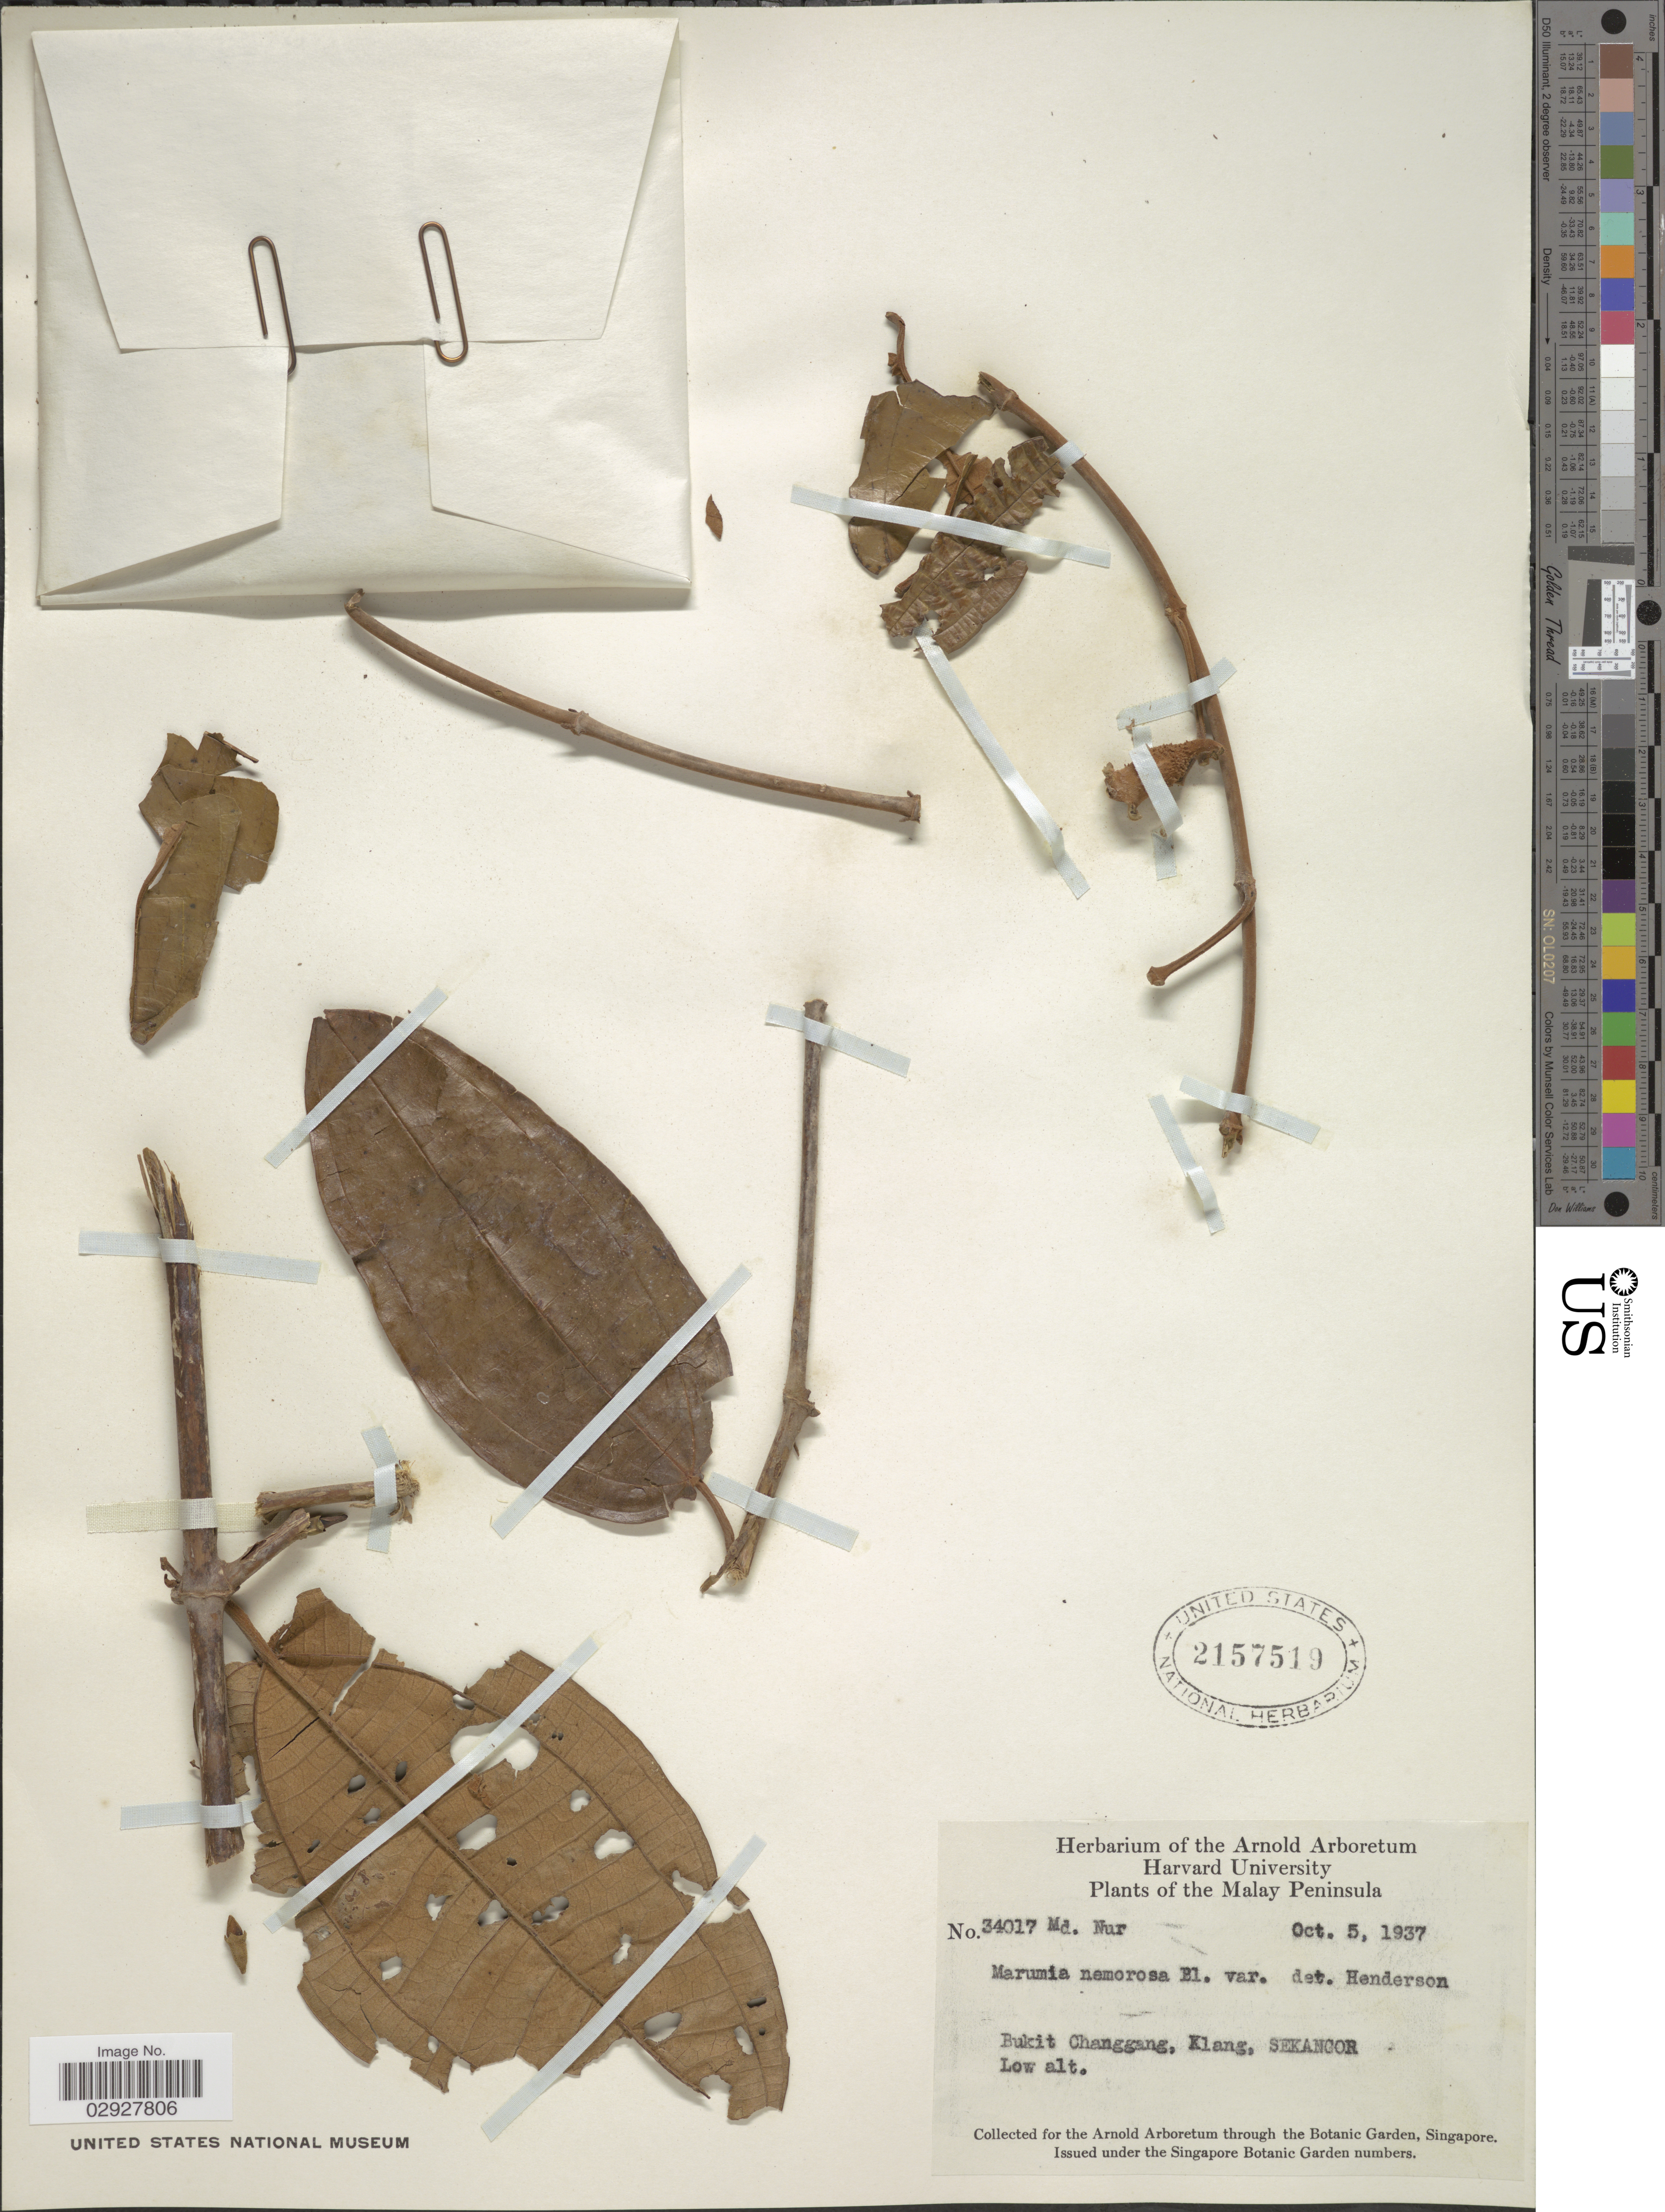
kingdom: Plantae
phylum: Tracheophyta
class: Magnoliopsida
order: Myrtales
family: Melastomataceae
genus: Macrolenes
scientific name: Macrolenes nemorosa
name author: (Jack) Bakh. f.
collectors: M. Nur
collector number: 34017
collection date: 1937-10-05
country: Malaysia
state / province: Selangor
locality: Malay Peninsula. Bukit Changgang, Klang. Sekangor.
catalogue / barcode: US 2157519